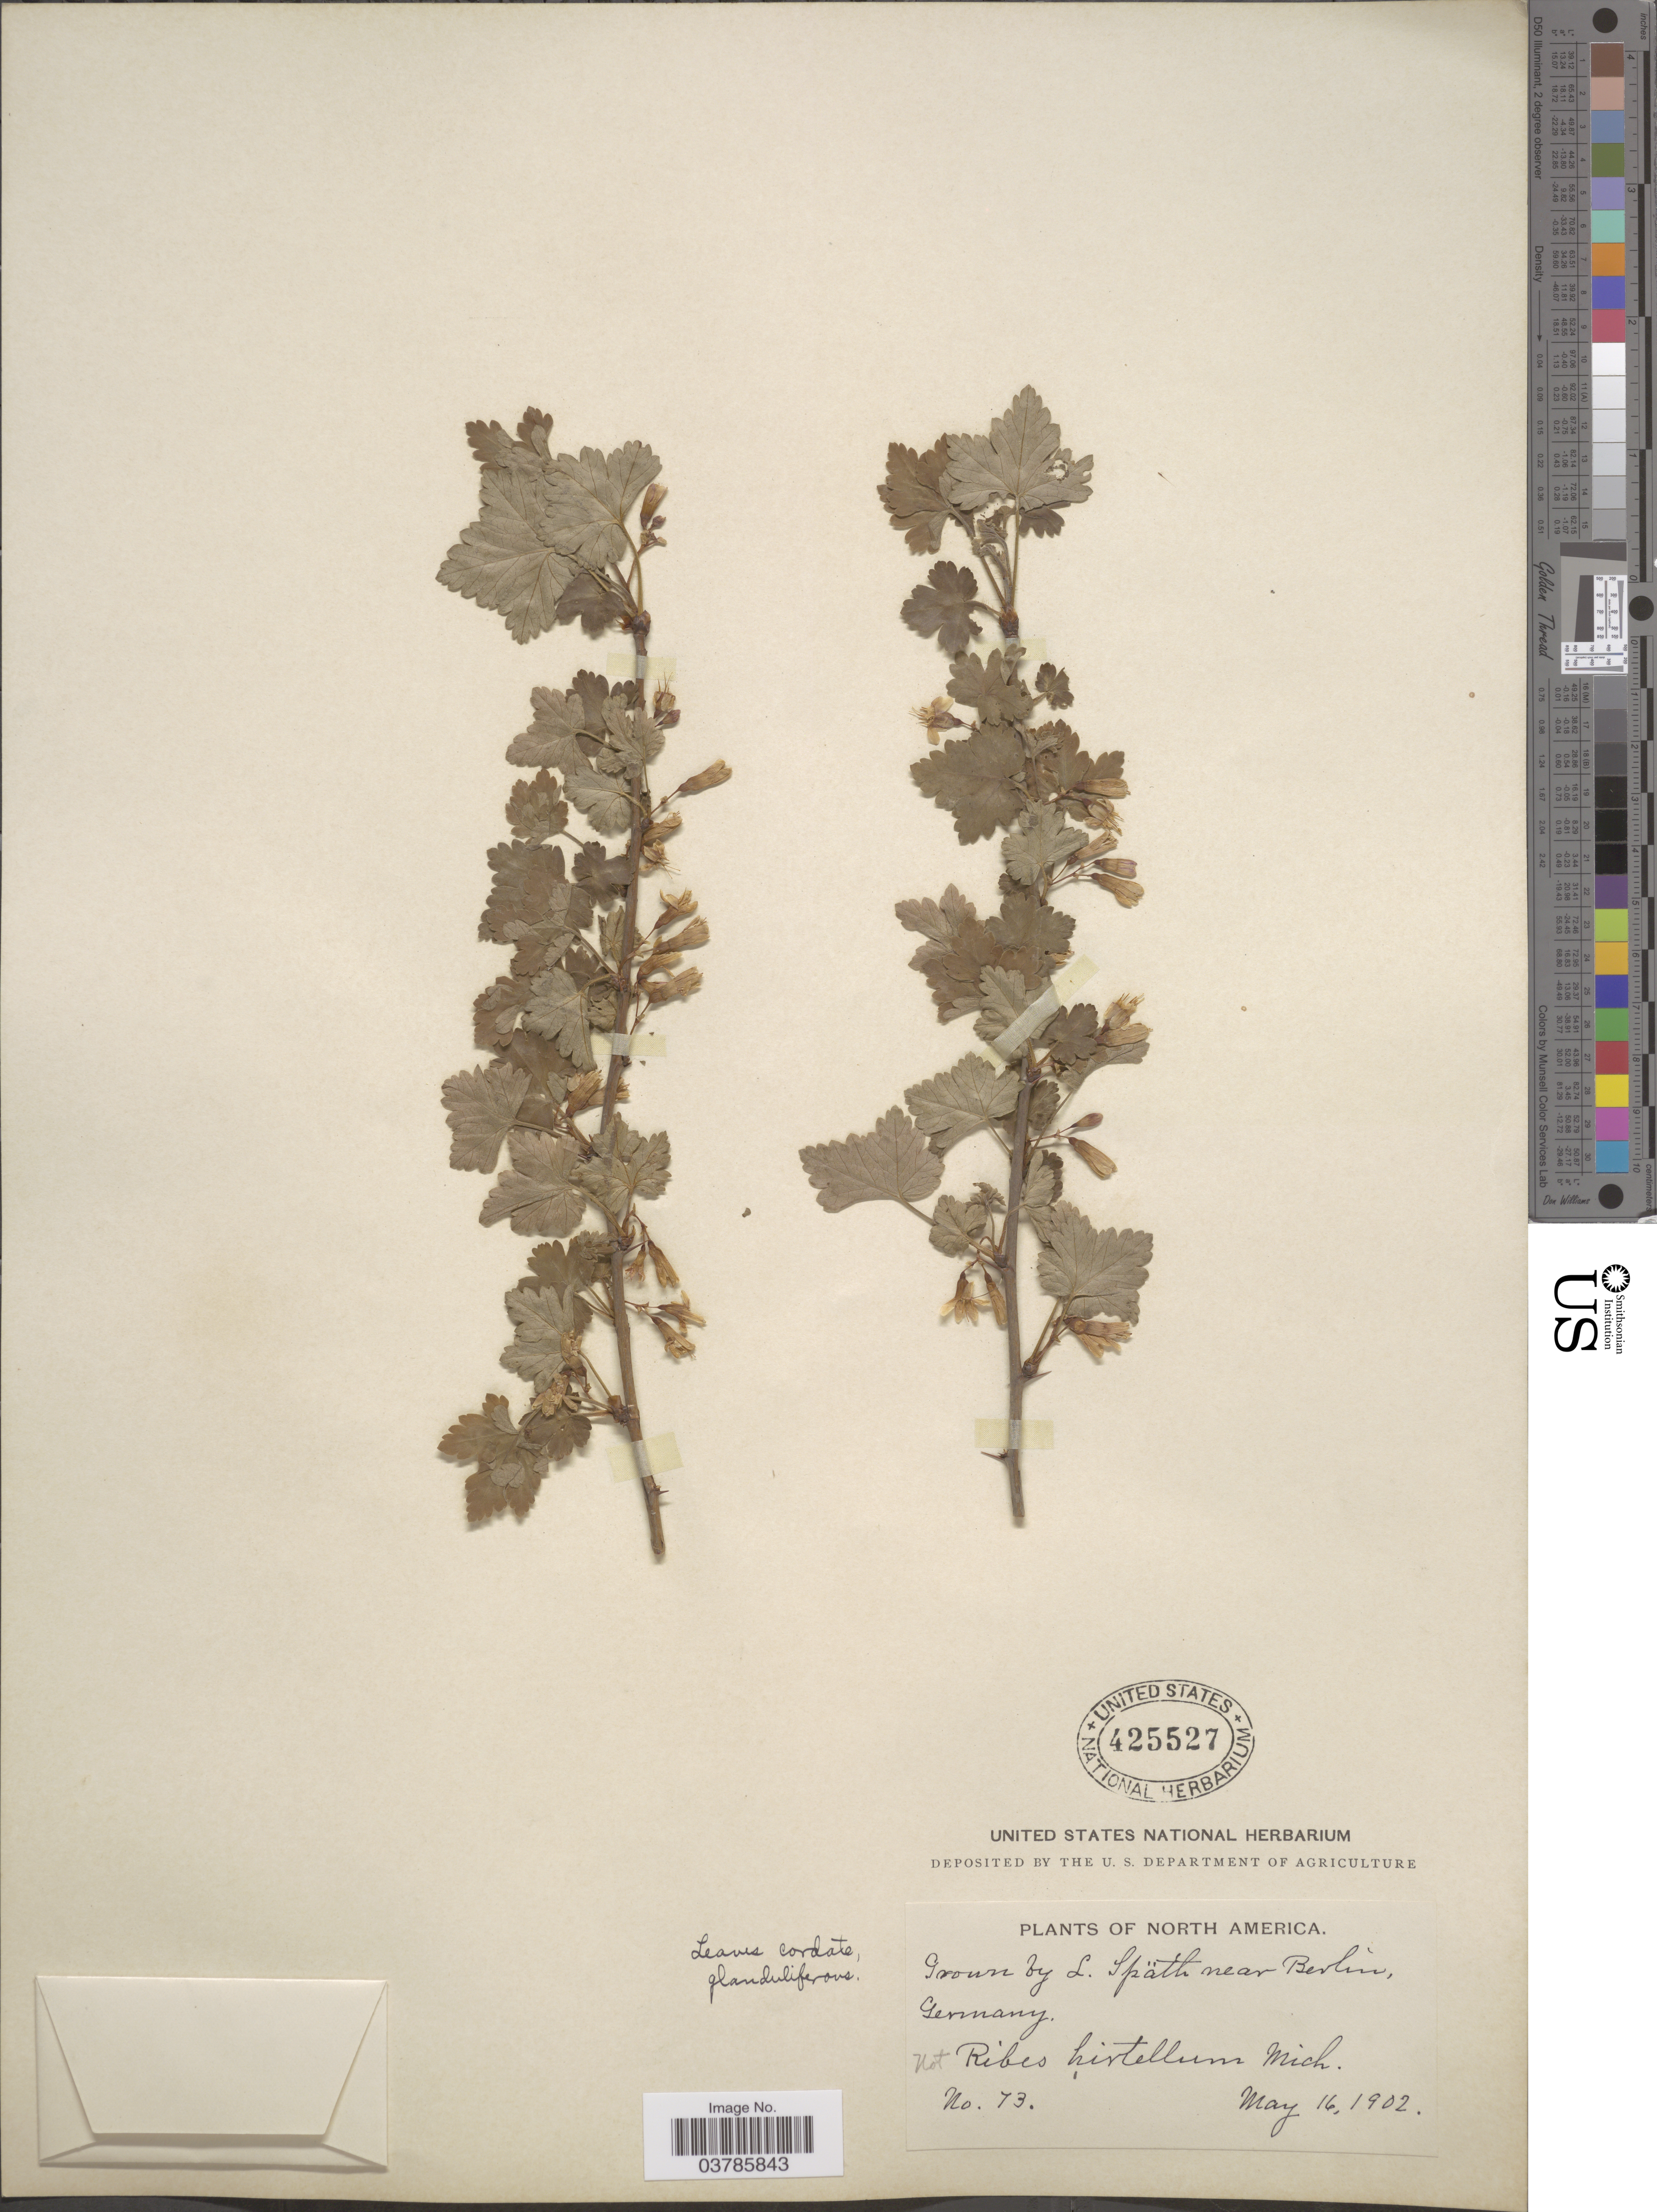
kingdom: Plantae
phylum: Tracheophyta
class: Magnoliopsida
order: Saxifragales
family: Grossulariaceae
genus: Ribes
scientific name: Ribes sp.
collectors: L. Späth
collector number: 73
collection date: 1902-05-16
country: Germany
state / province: Berlin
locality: Near Berlin.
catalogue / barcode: US 425527